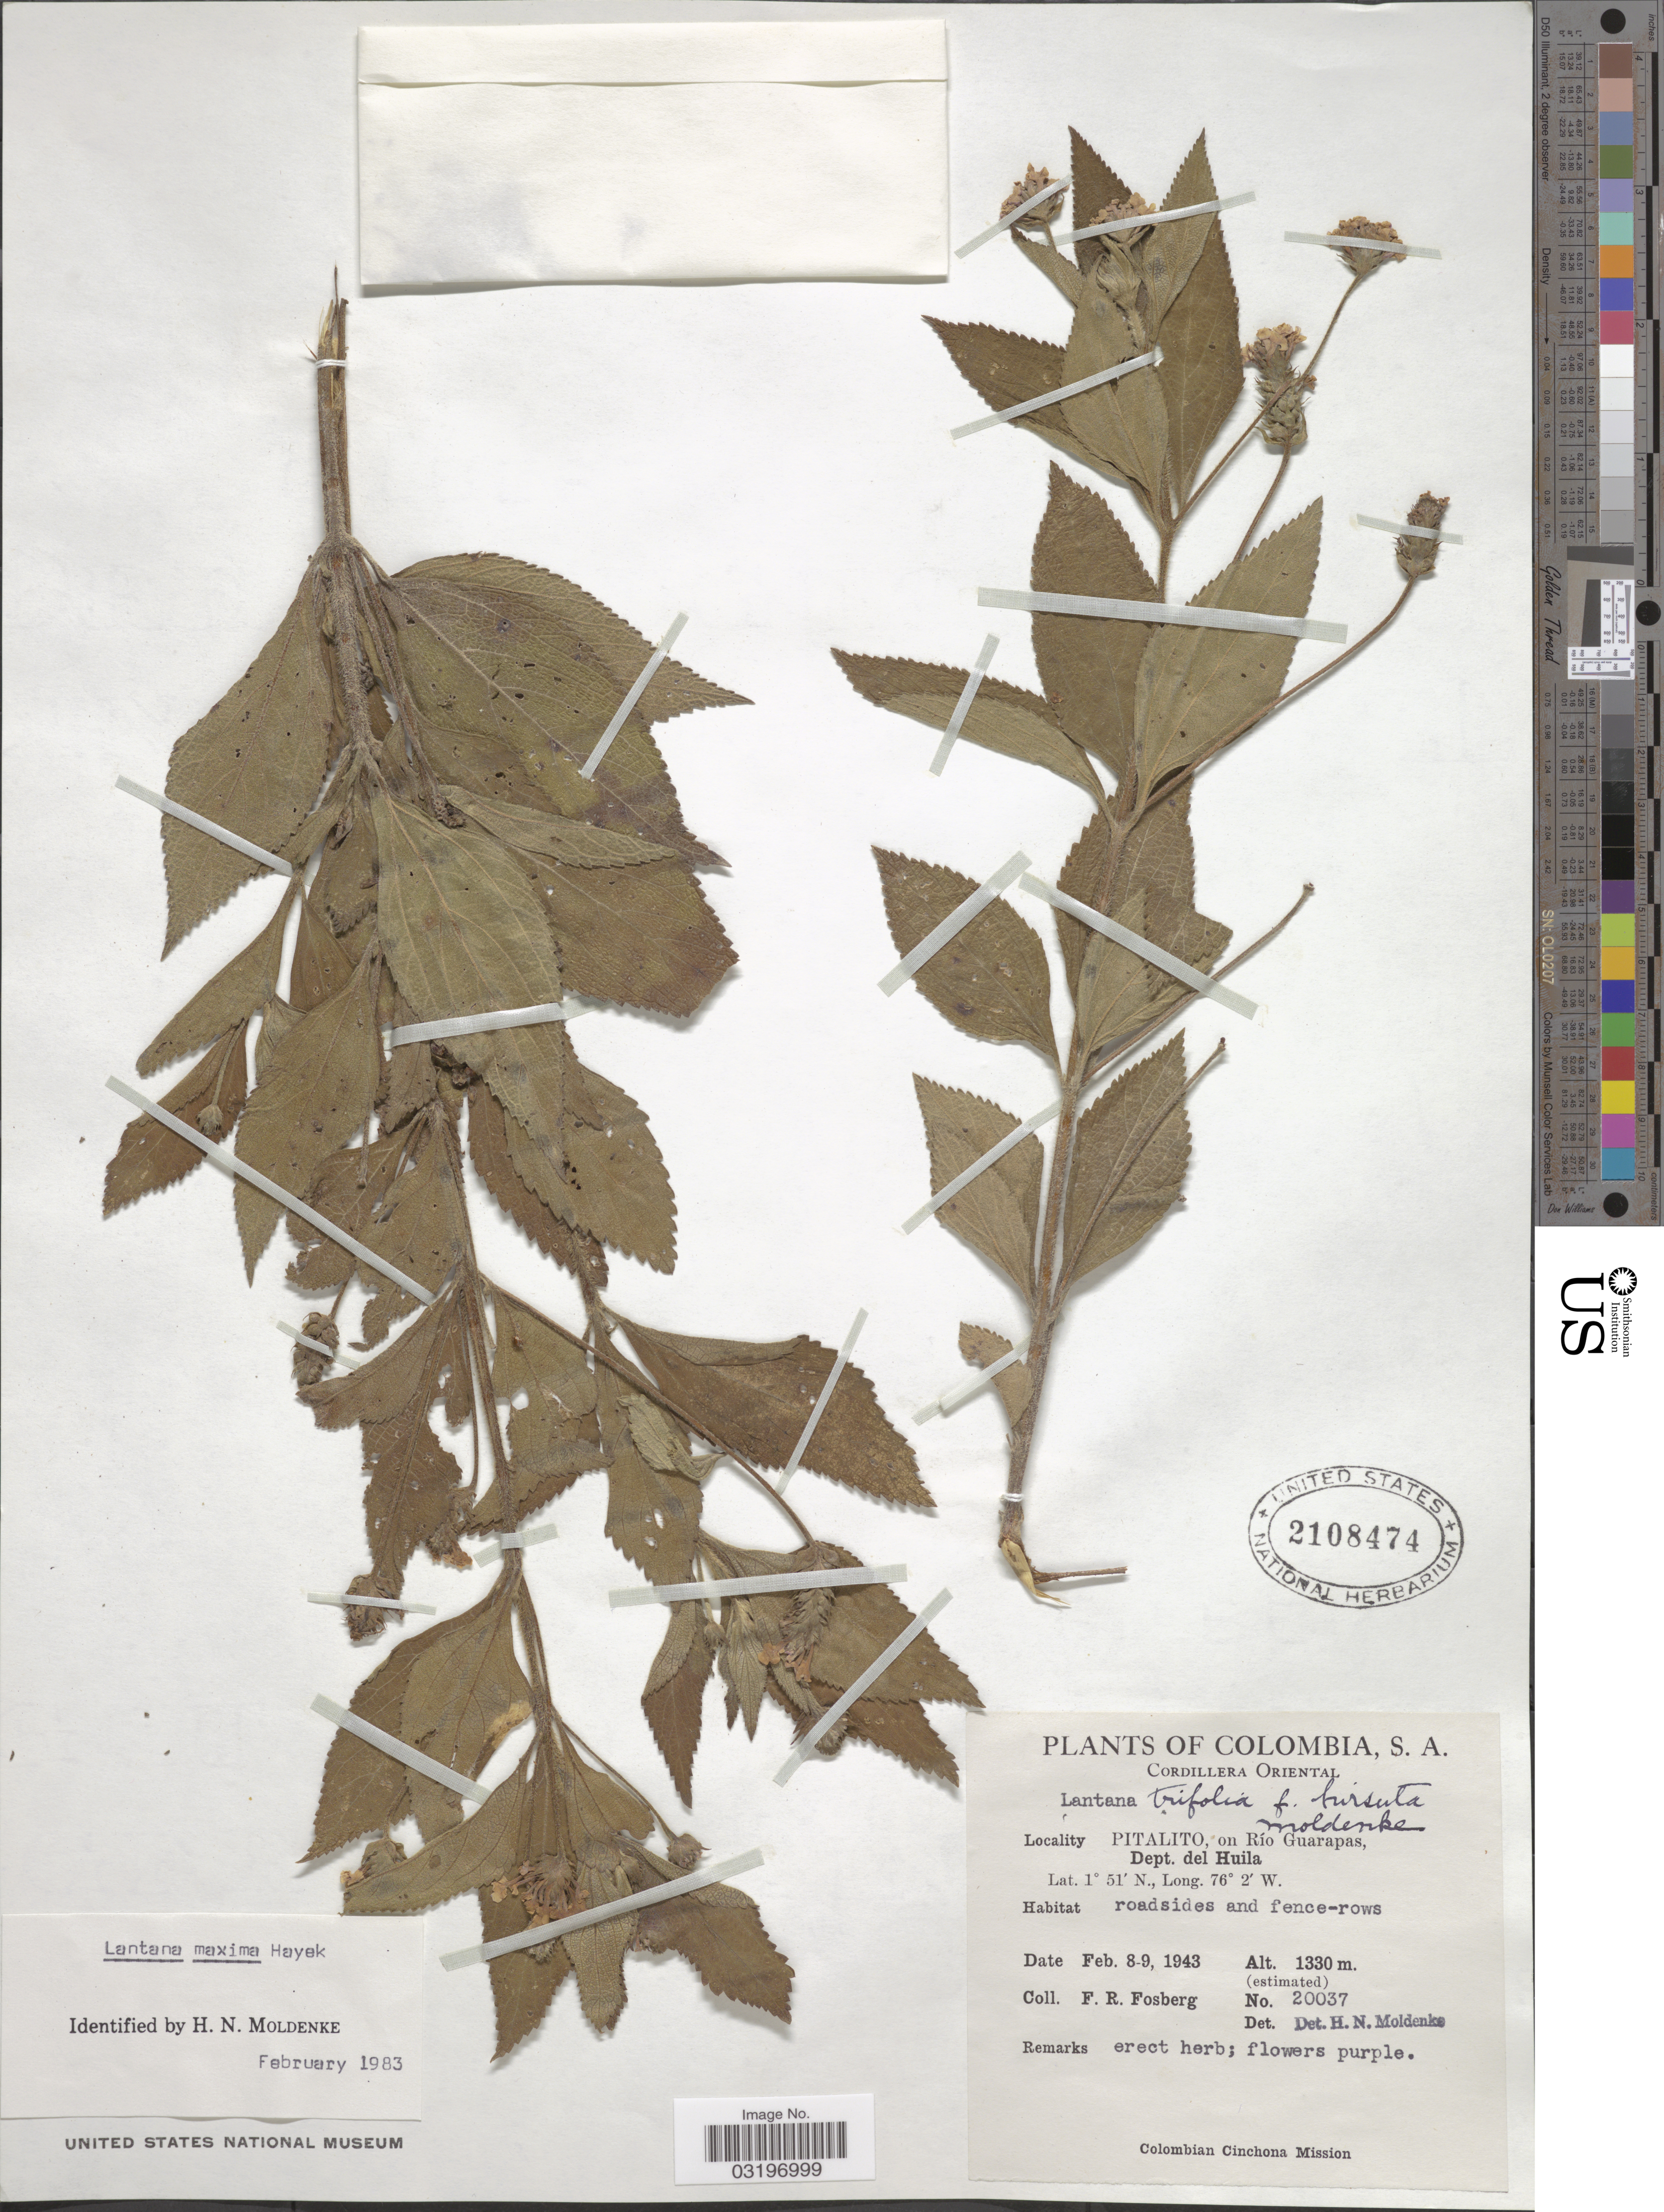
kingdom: Plantae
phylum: Tracheophyta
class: Magnoliopsida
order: Lamiales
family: Verbenaceae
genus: Lantana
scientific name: Lantana maxima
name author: Hayek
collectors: F. R. Fosberg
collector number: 20037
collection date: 1943-02-08/1943-02-09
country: Colombia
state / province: Huila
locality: Cordillera Oriental. Pitalito, on Río Guarapas, Dept. del Huila.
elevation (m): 1330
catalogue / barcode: US 2108474